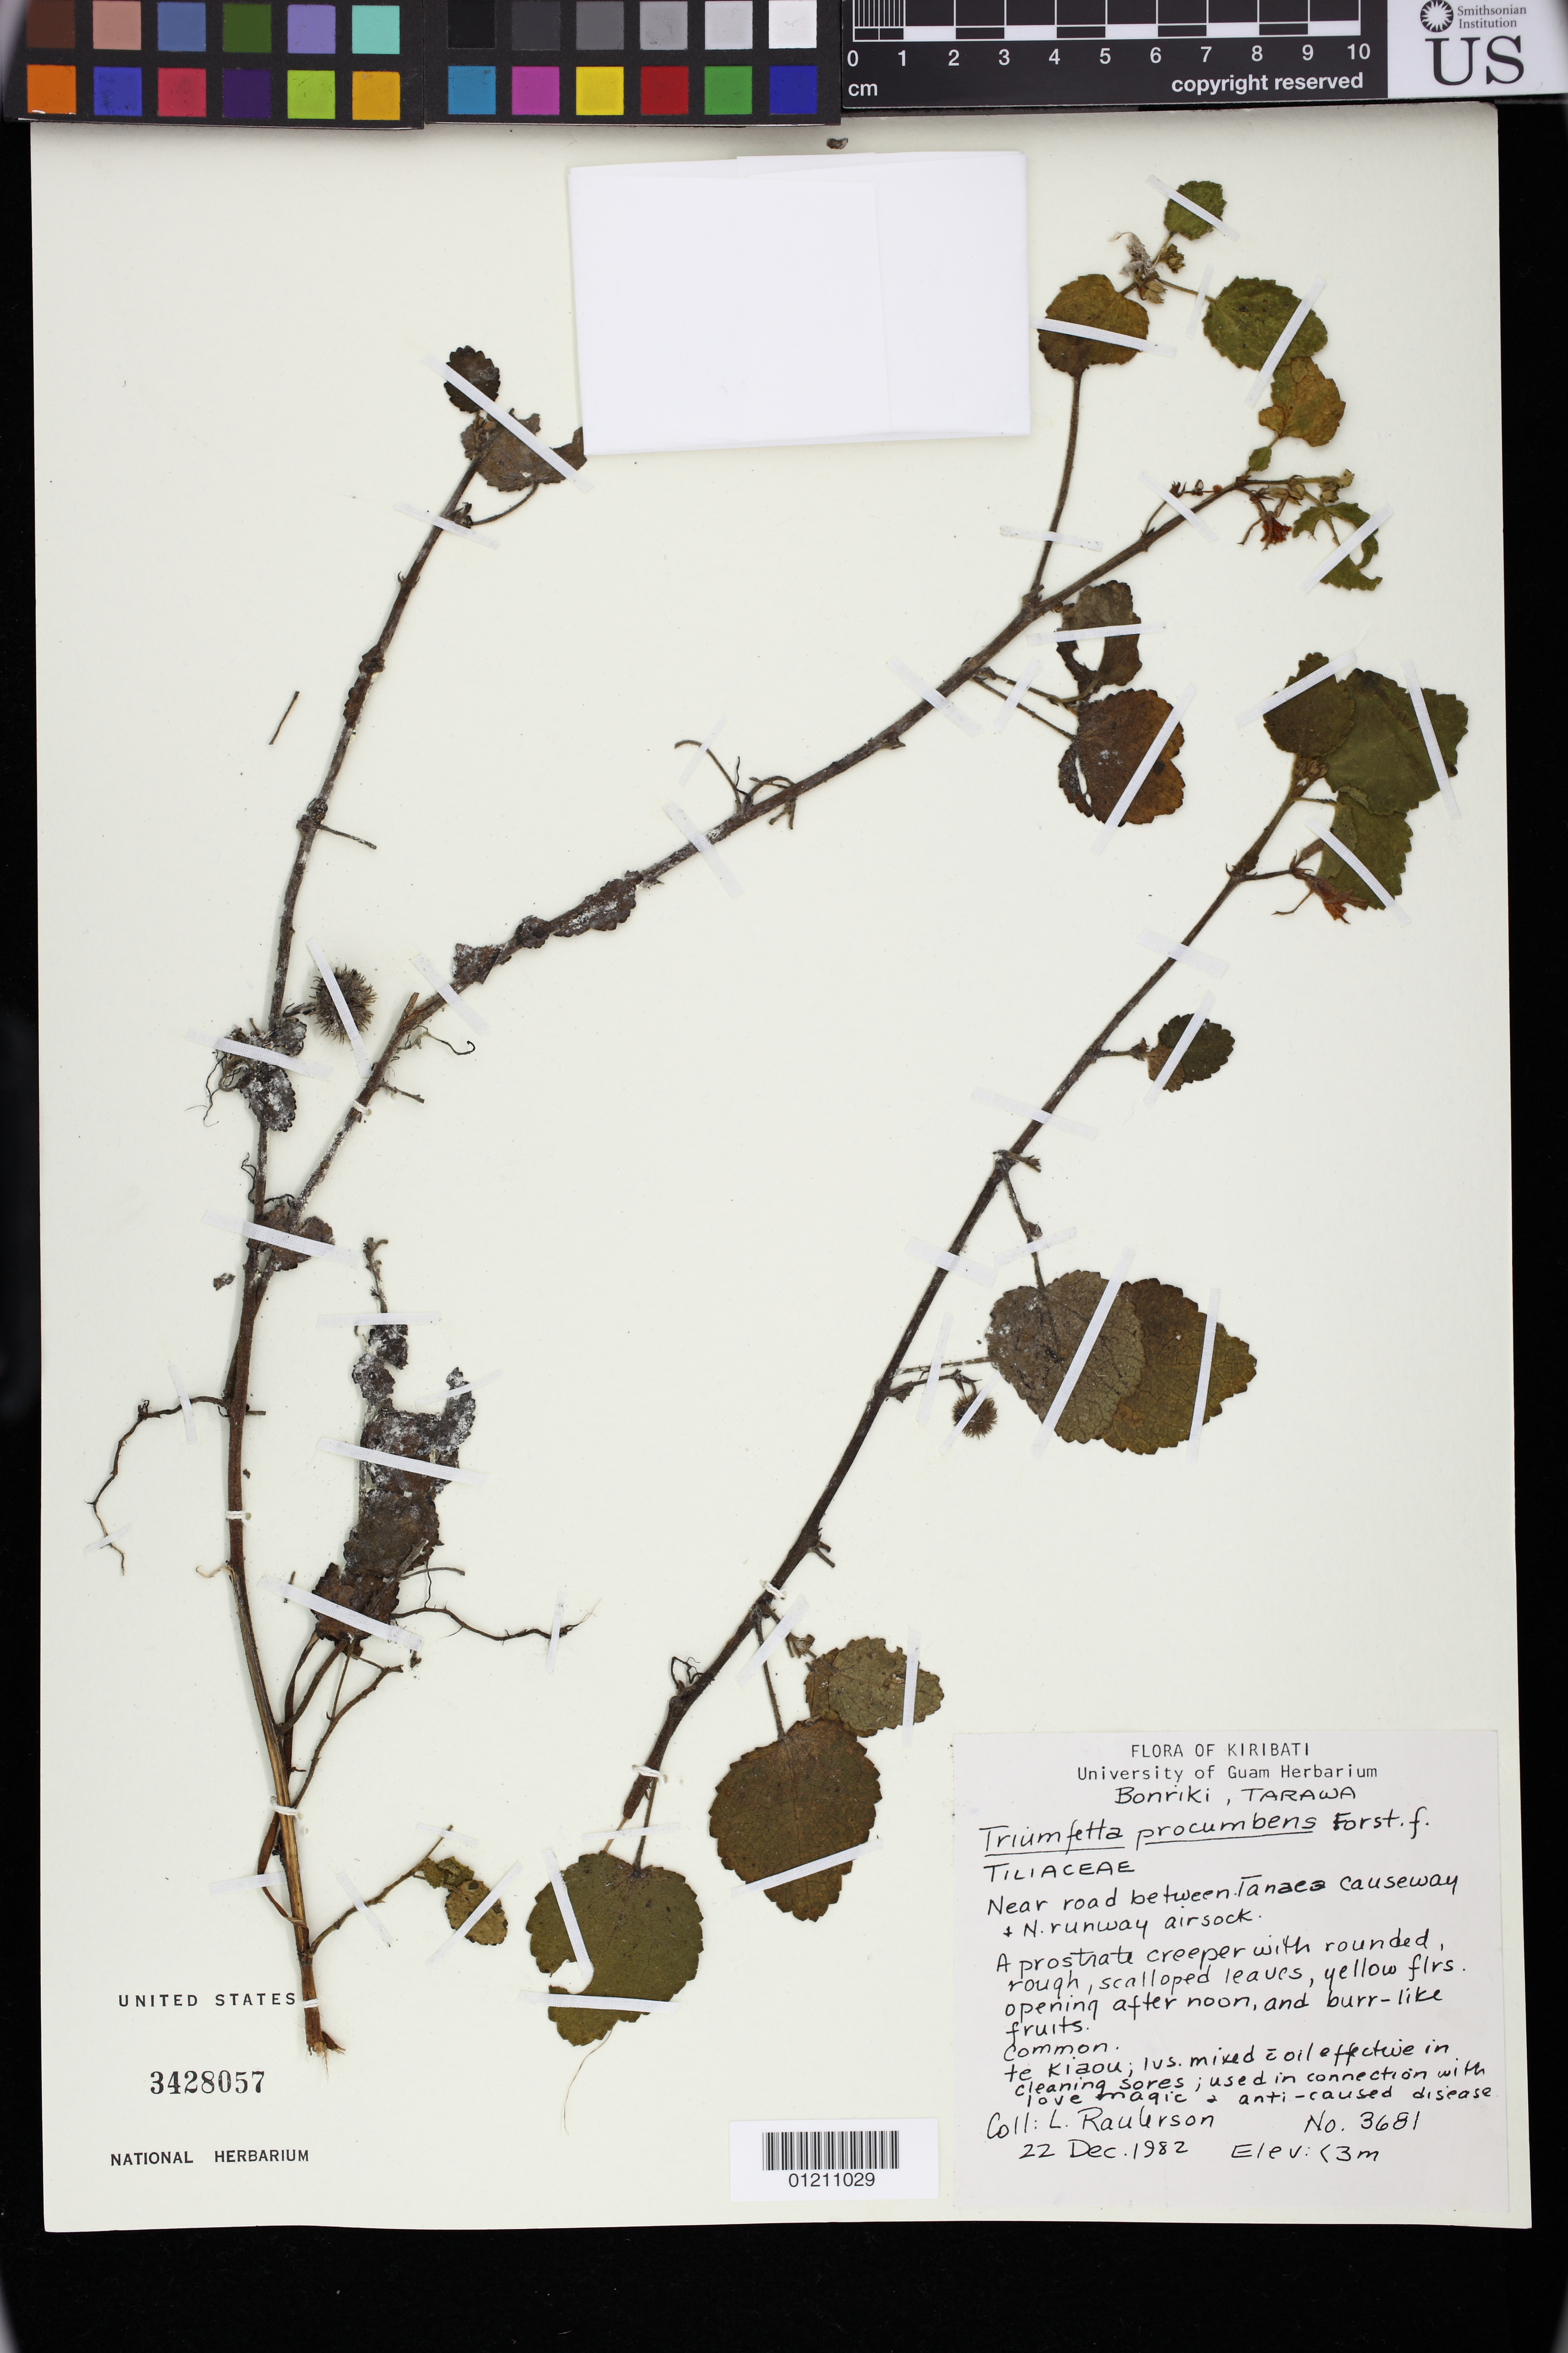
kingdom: Plantae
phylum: Tracheophyta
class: Magnoliopsida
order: Malvales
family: Malvaceae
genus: Triumfetta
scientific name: Triumfetta procumbens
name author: G. Forst.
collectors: L. Raulerson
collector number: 3681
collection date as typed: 22 Dec 1982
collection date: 1982-12-22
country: Kiribati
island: Tarawa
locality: Kiribati: Bonriki, Tarawa. Near road between Tanaea causeway and N. runway airsock.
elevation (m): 3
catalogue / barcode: US 3428057